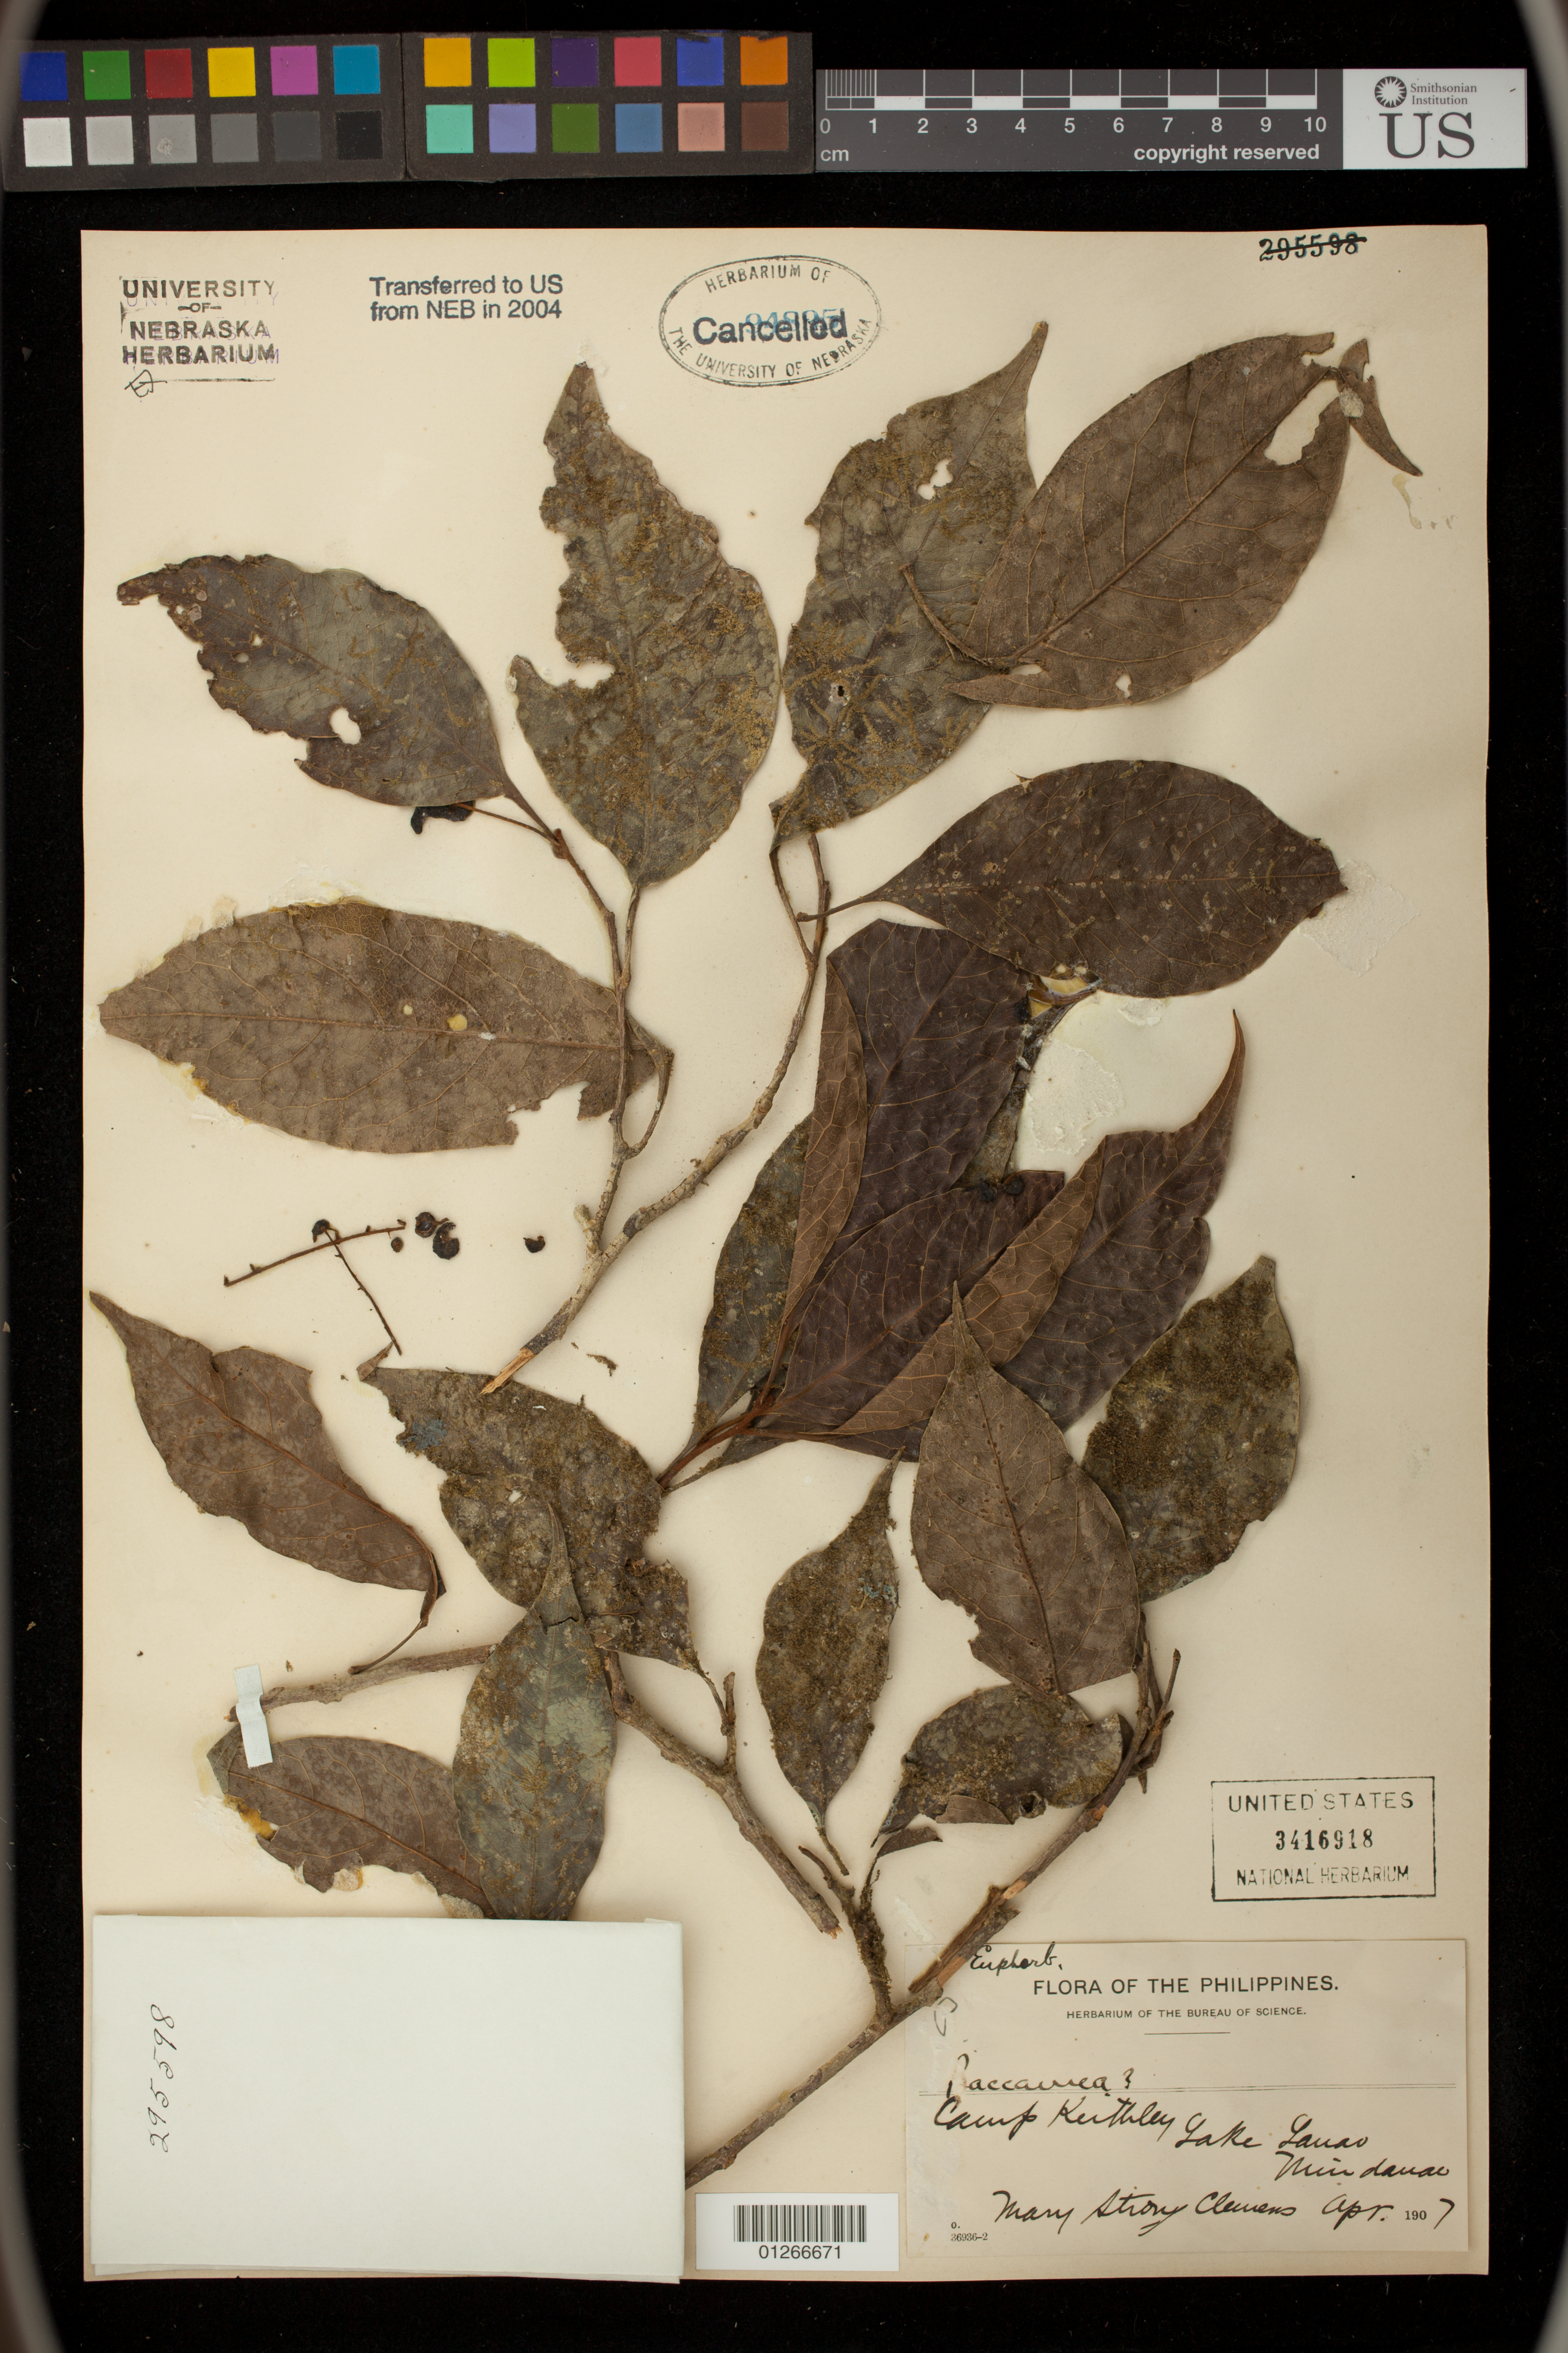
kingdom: Plantae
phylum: Tracheophyta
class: Magnoliopsida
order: Malpighiales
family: Phyllanthaceae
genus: Baccaurea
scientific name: Baccaurea sp.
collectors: M. S. Clemens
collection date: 1907-04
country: Philippines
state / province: Muslim Mindanao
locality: Camp Keithley, Lake Lanao, Mindanao